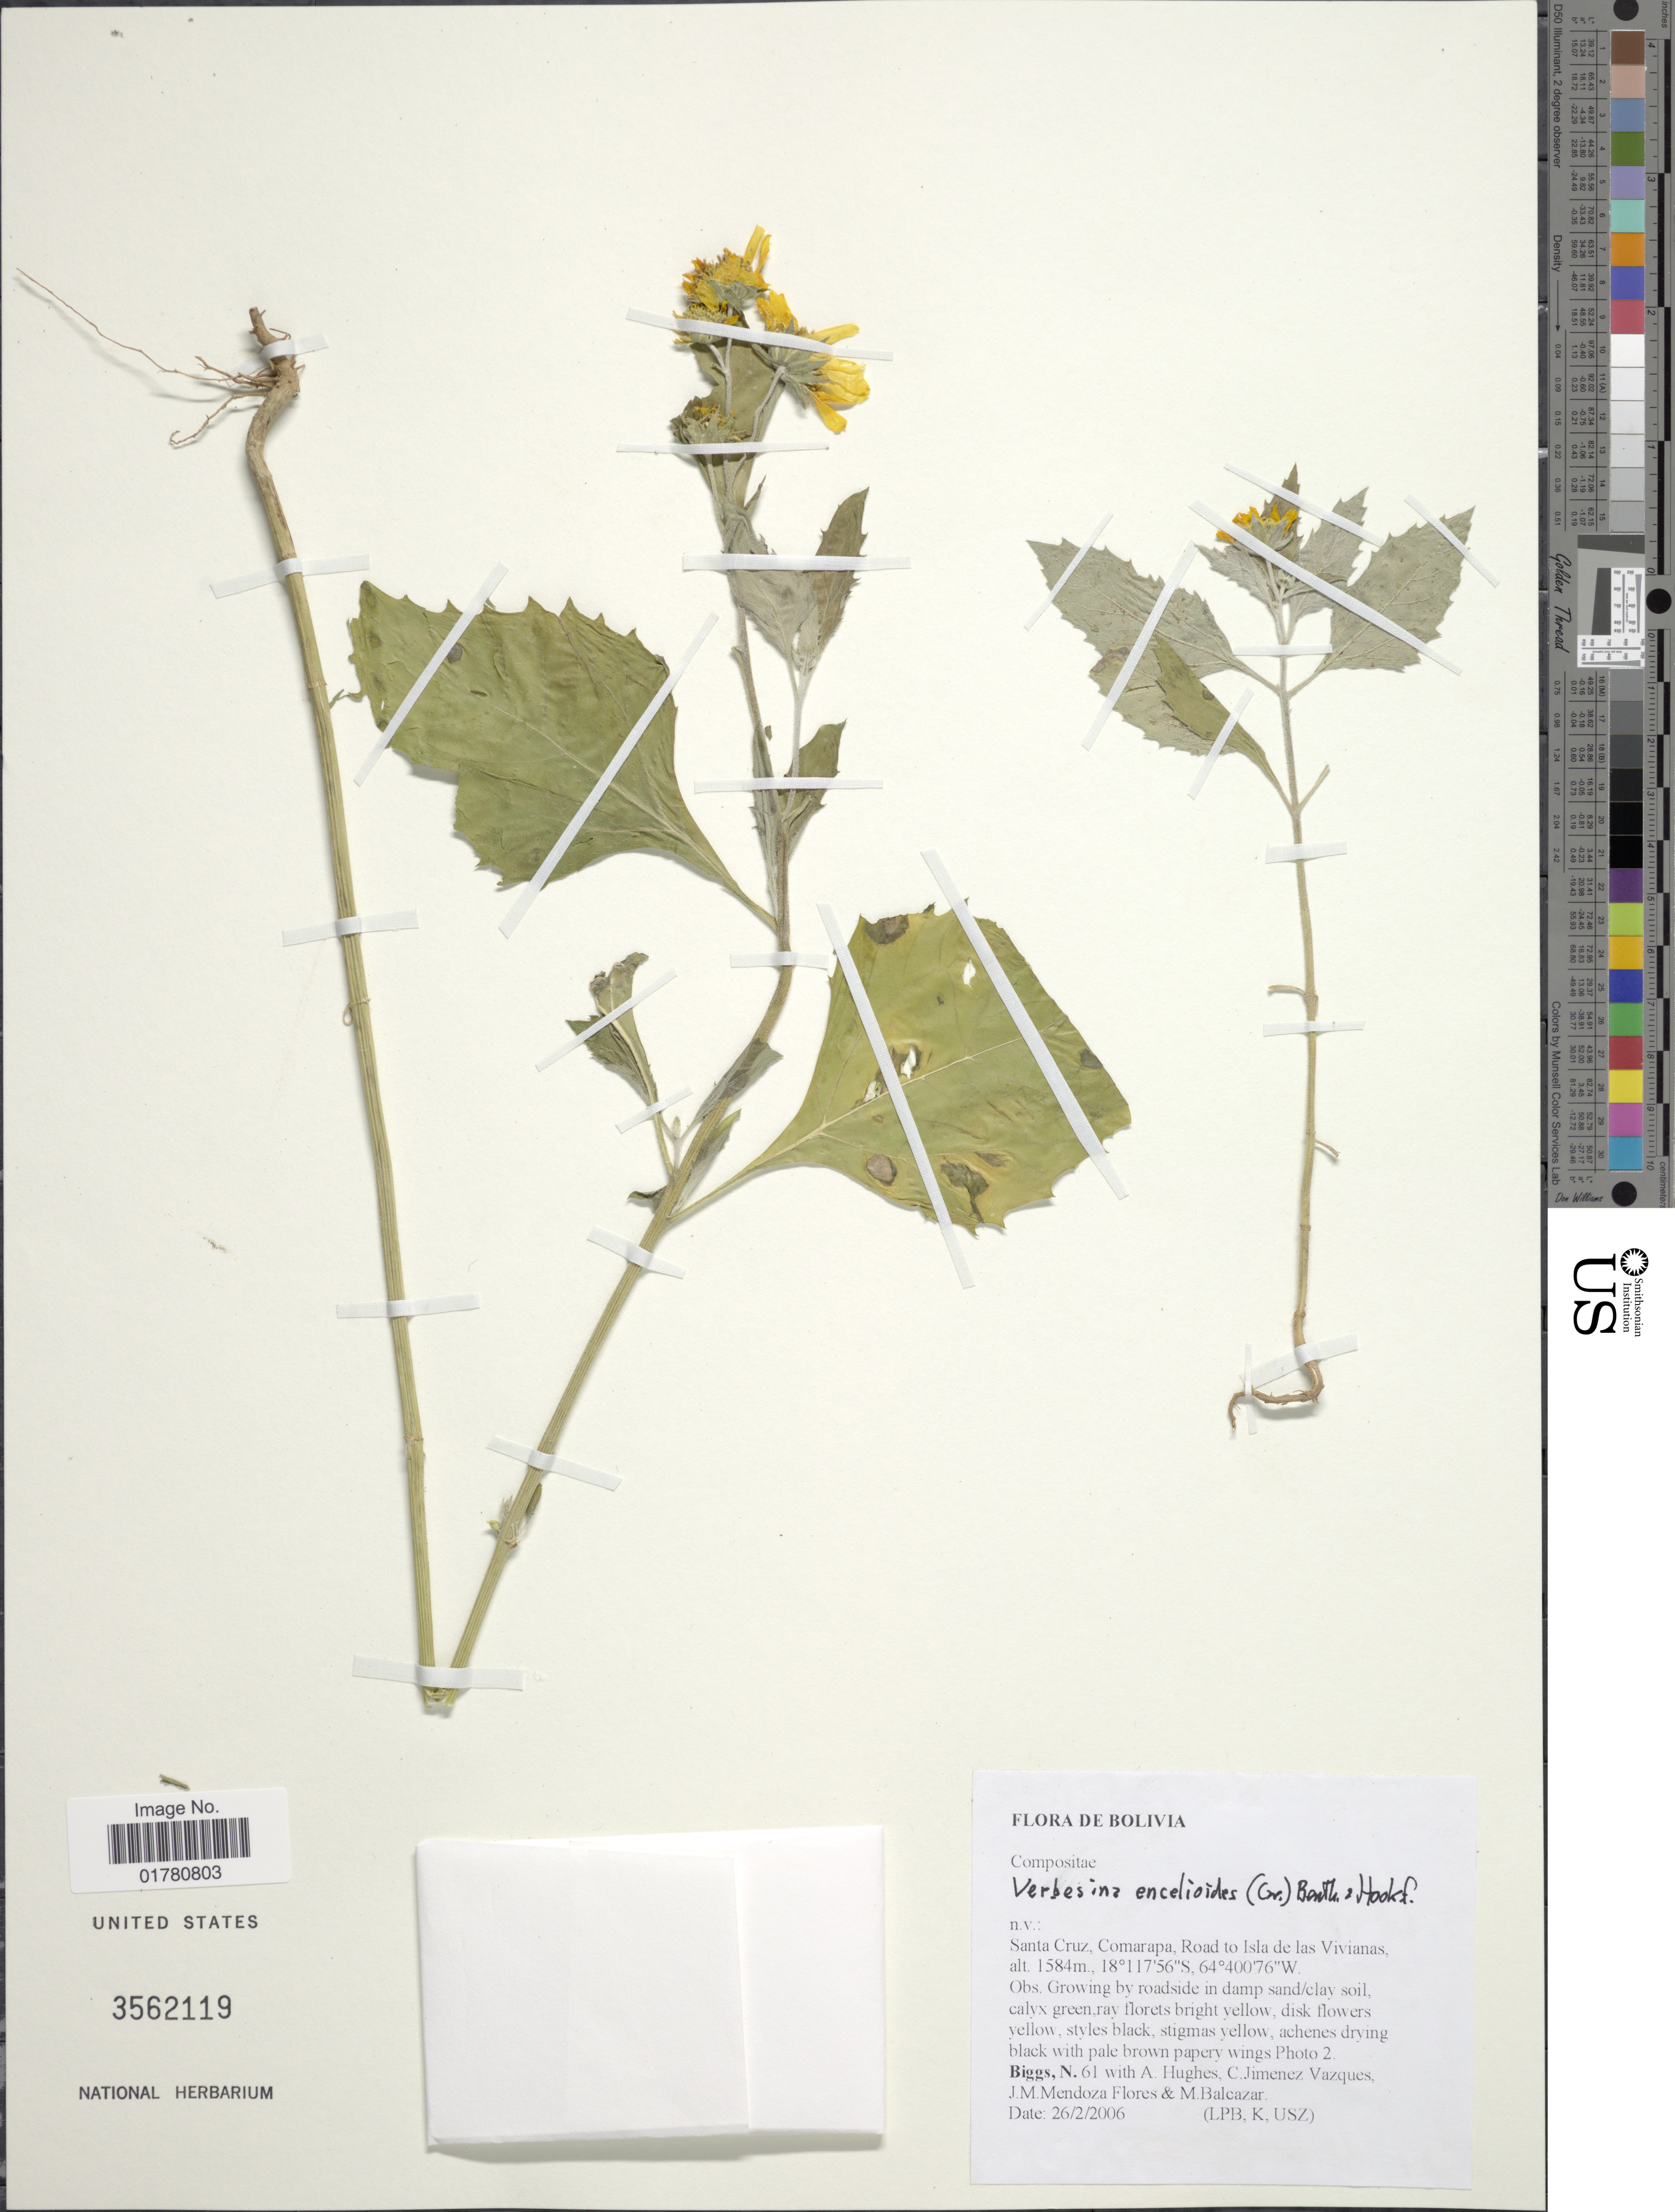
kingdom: Plantae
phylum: Tracheophyta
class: Magnoliopsida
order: Asterales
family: Asteraceae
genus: Verbesina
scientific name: Verbesina encelioides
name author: (Cav.) Benth. & Hook. ex A. Gray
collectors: N. Biggs, A. Hughes, C. Vazques, J. M. Mendoza F. & M. Balcazar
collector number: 61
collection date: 2006-02-26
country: Bolivia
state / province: Santa Cruz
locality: Comarapa, Road to Isla de las Vivianas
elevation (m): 1584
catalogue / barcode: US 3562119